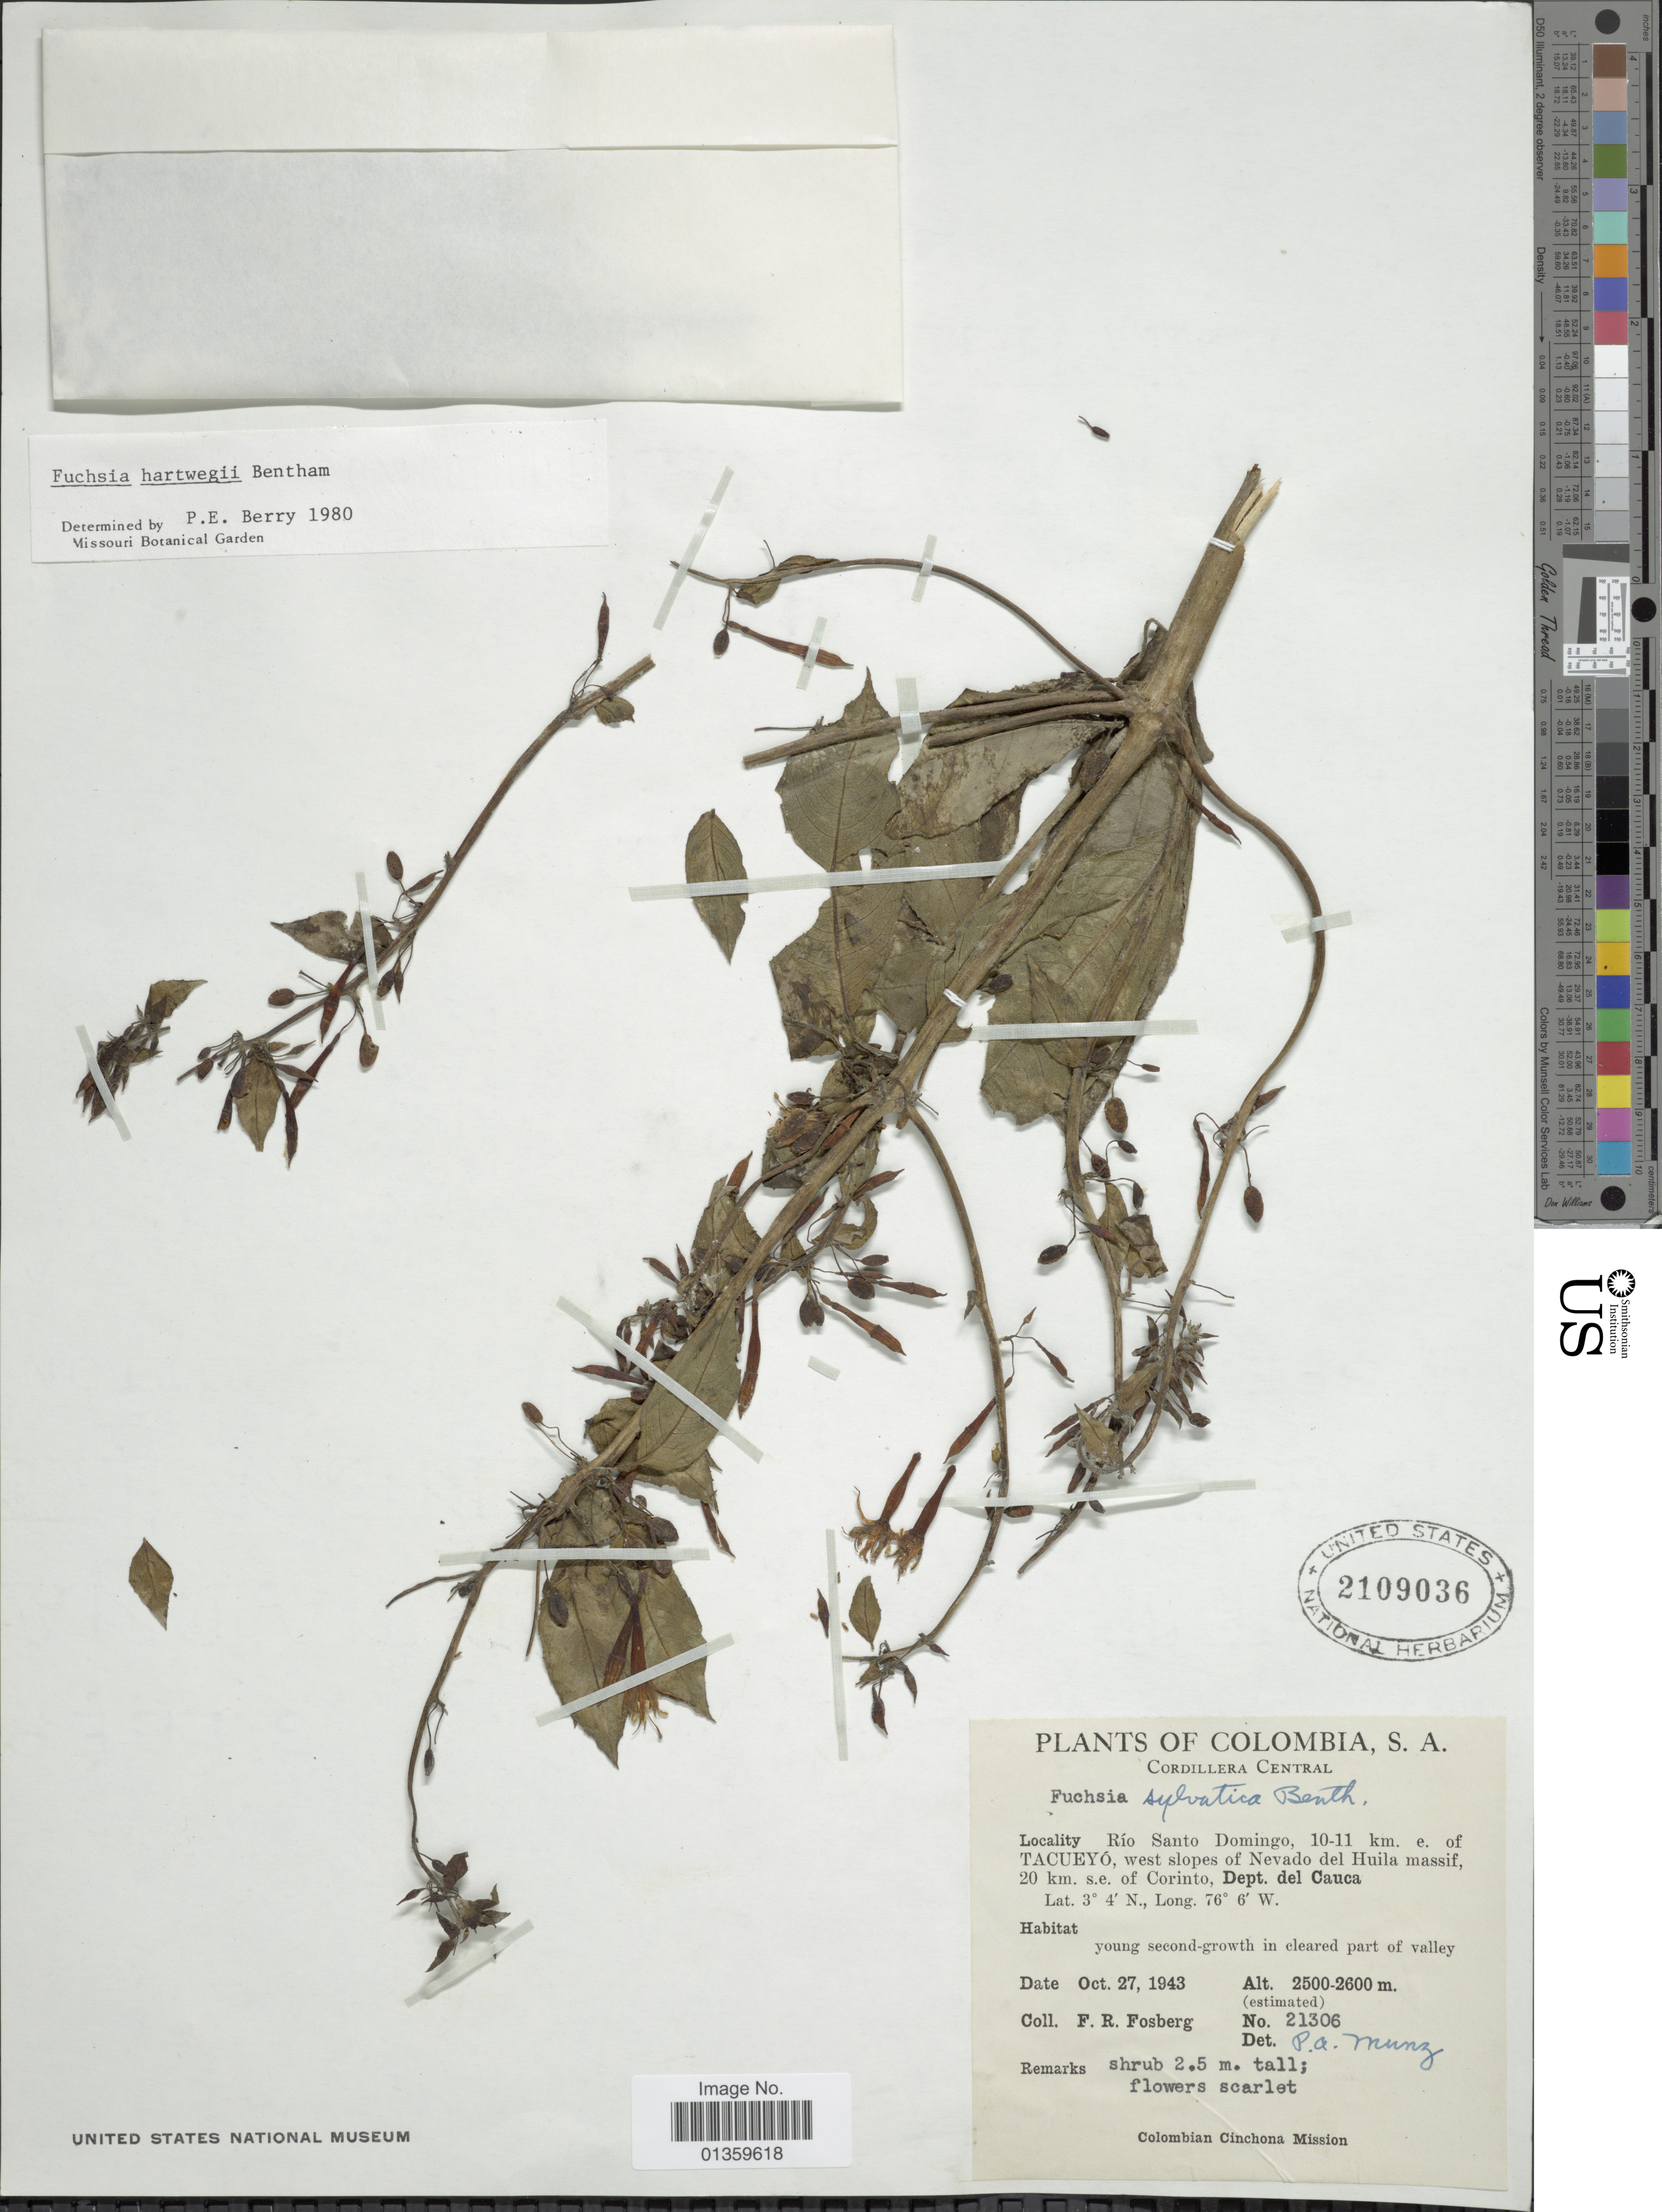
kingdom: Plantae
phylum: Tracheophyta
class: Magnoliopsida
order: Myrtales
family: Onagraceae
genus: Fuchsia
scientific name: Fuchsia hartwegii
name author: Benth.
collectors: F. R. Fosberg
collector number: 21306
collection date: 1943-10-27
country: Colombia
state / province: Cauca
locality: Cordillera Central. Río Santo Domingo, 10-11 km. e. of Tacueyó, west slopes of Nevado del Huila massif, 20 km. s.e. of Corinto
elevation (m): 2500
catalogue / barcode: US 2109036